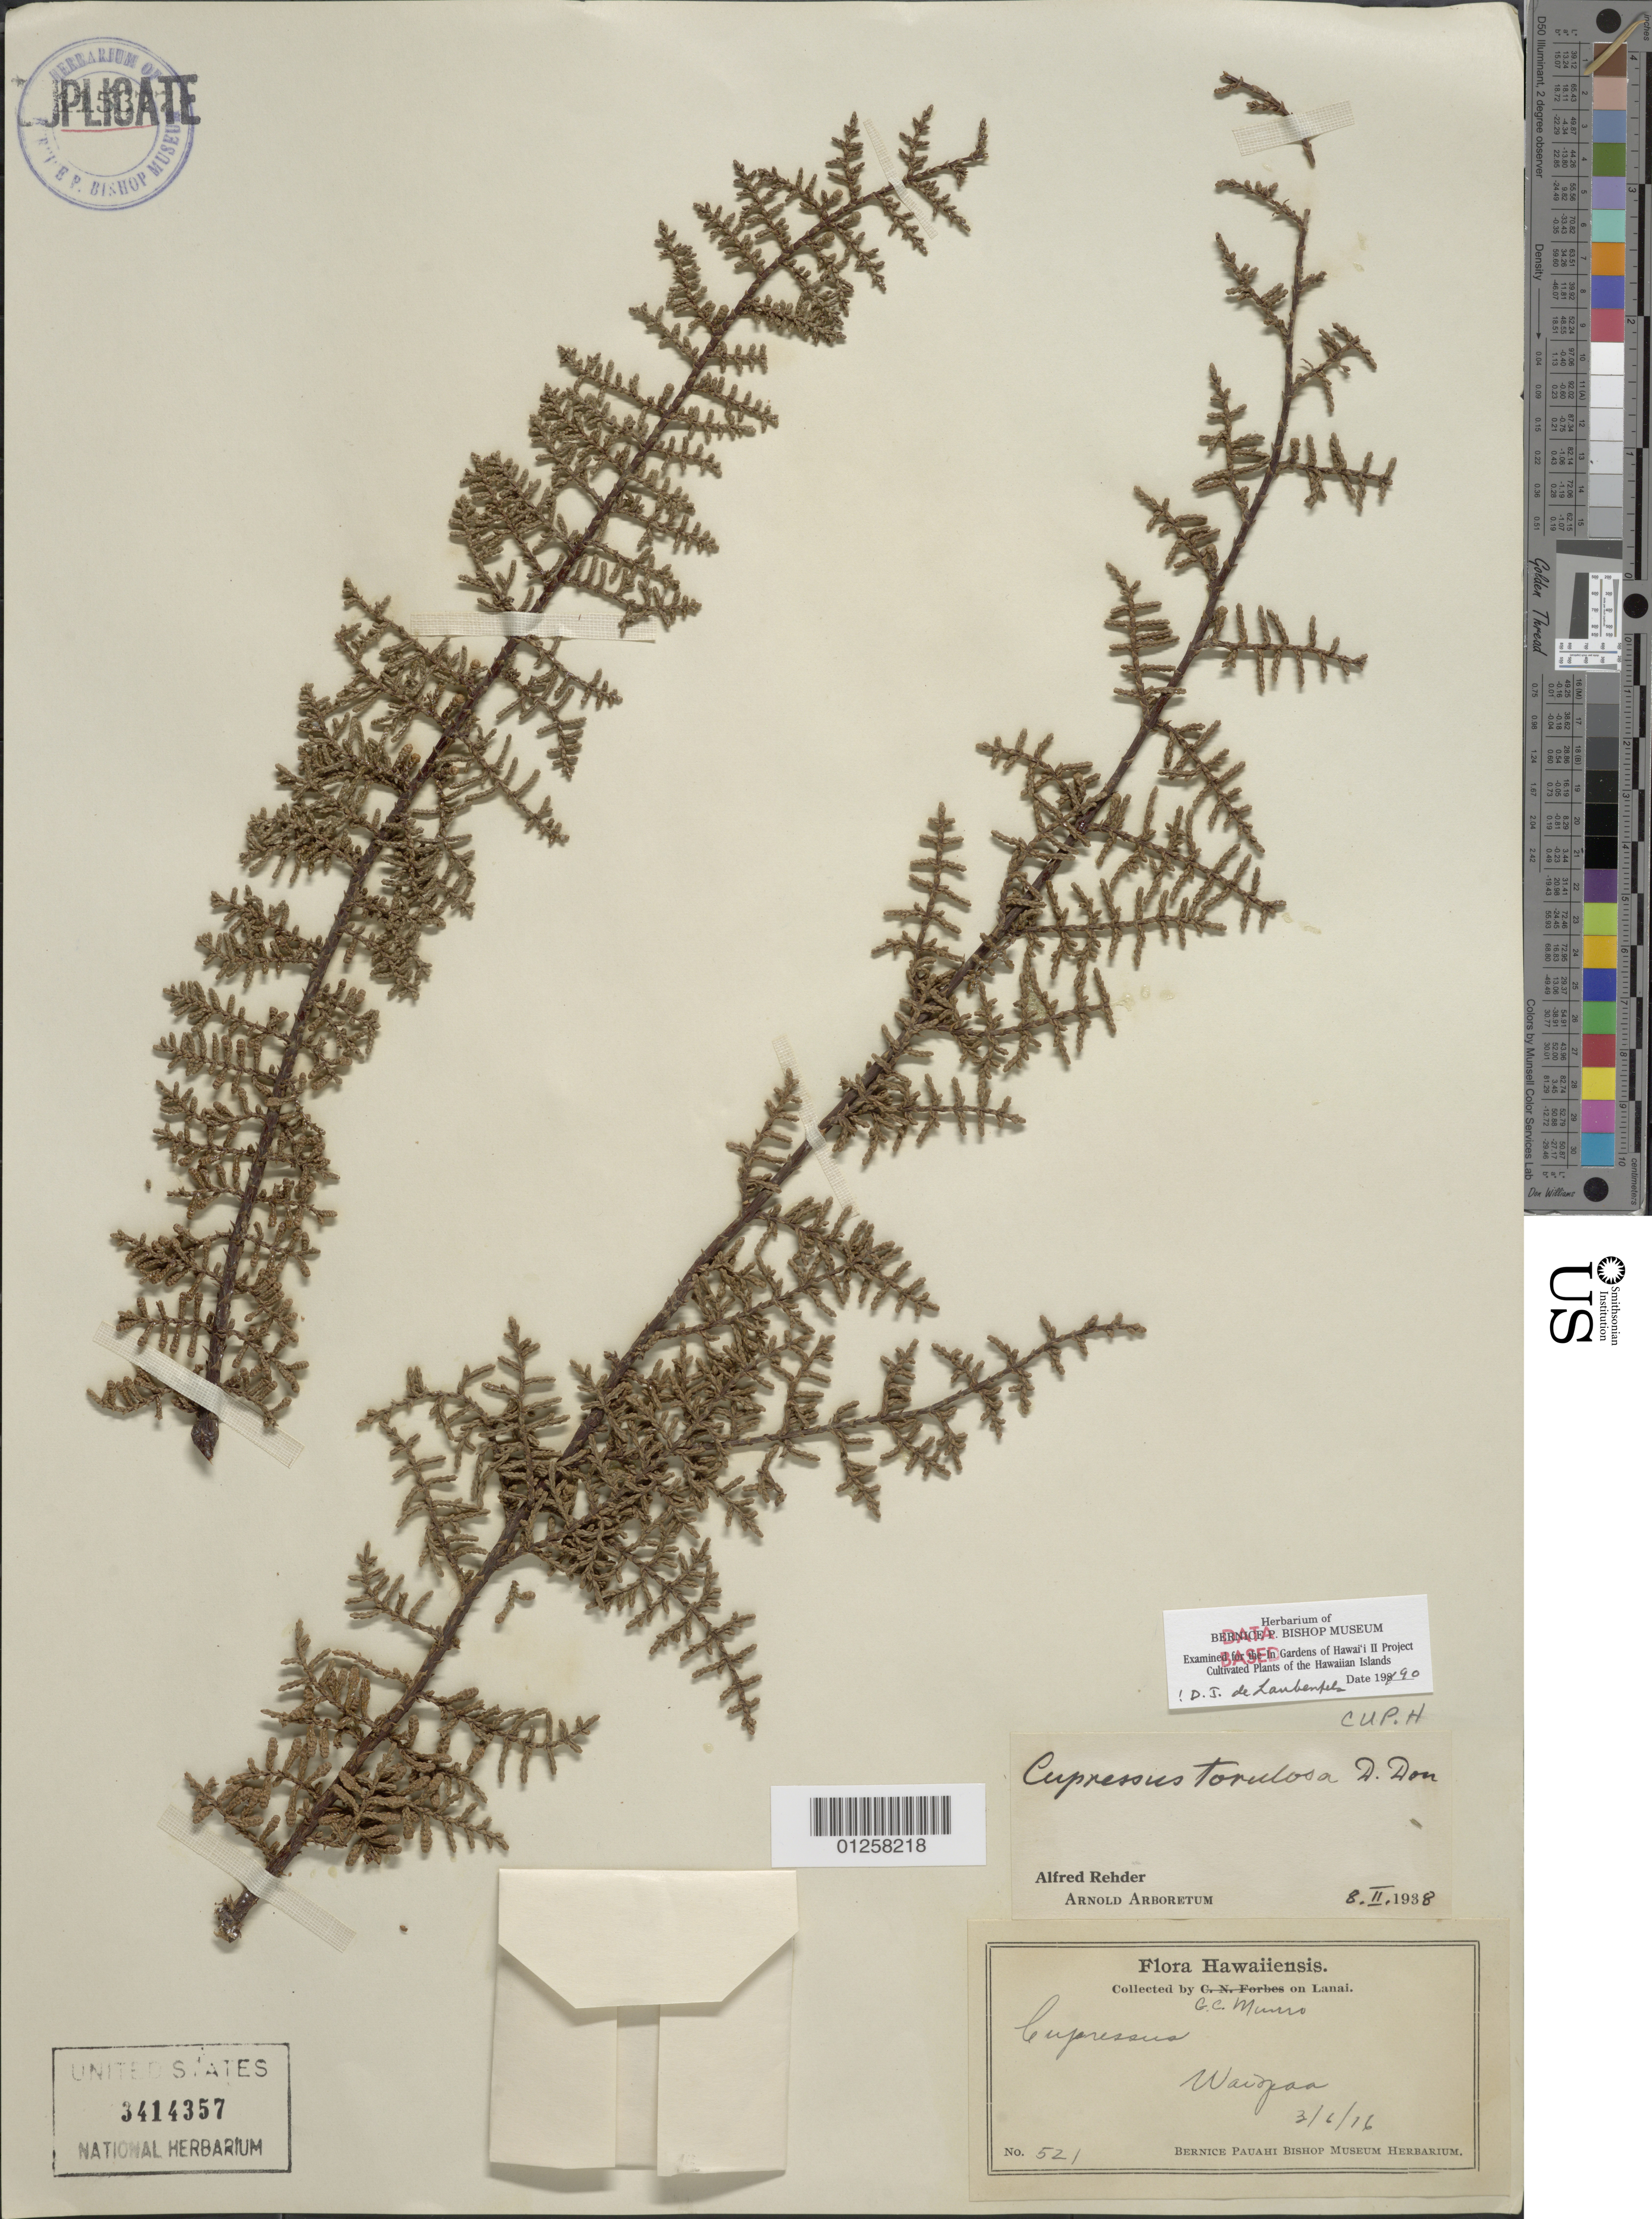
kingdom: Plantae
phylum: Tracheophyta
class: Pinopsida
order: Pinales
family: Cupressaceae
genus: Cupressus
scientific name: Cupressus torulosa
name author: D. Don ex Lamb.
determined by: Rehder, Alfred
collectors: G. C. Munro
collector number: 521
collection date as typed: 3/6/16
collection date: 1916-03-06 or 1916-06-03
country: United States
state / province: Hawaii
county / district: Maui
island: Lana'i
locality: Waiopae.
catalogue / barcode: US 3414357